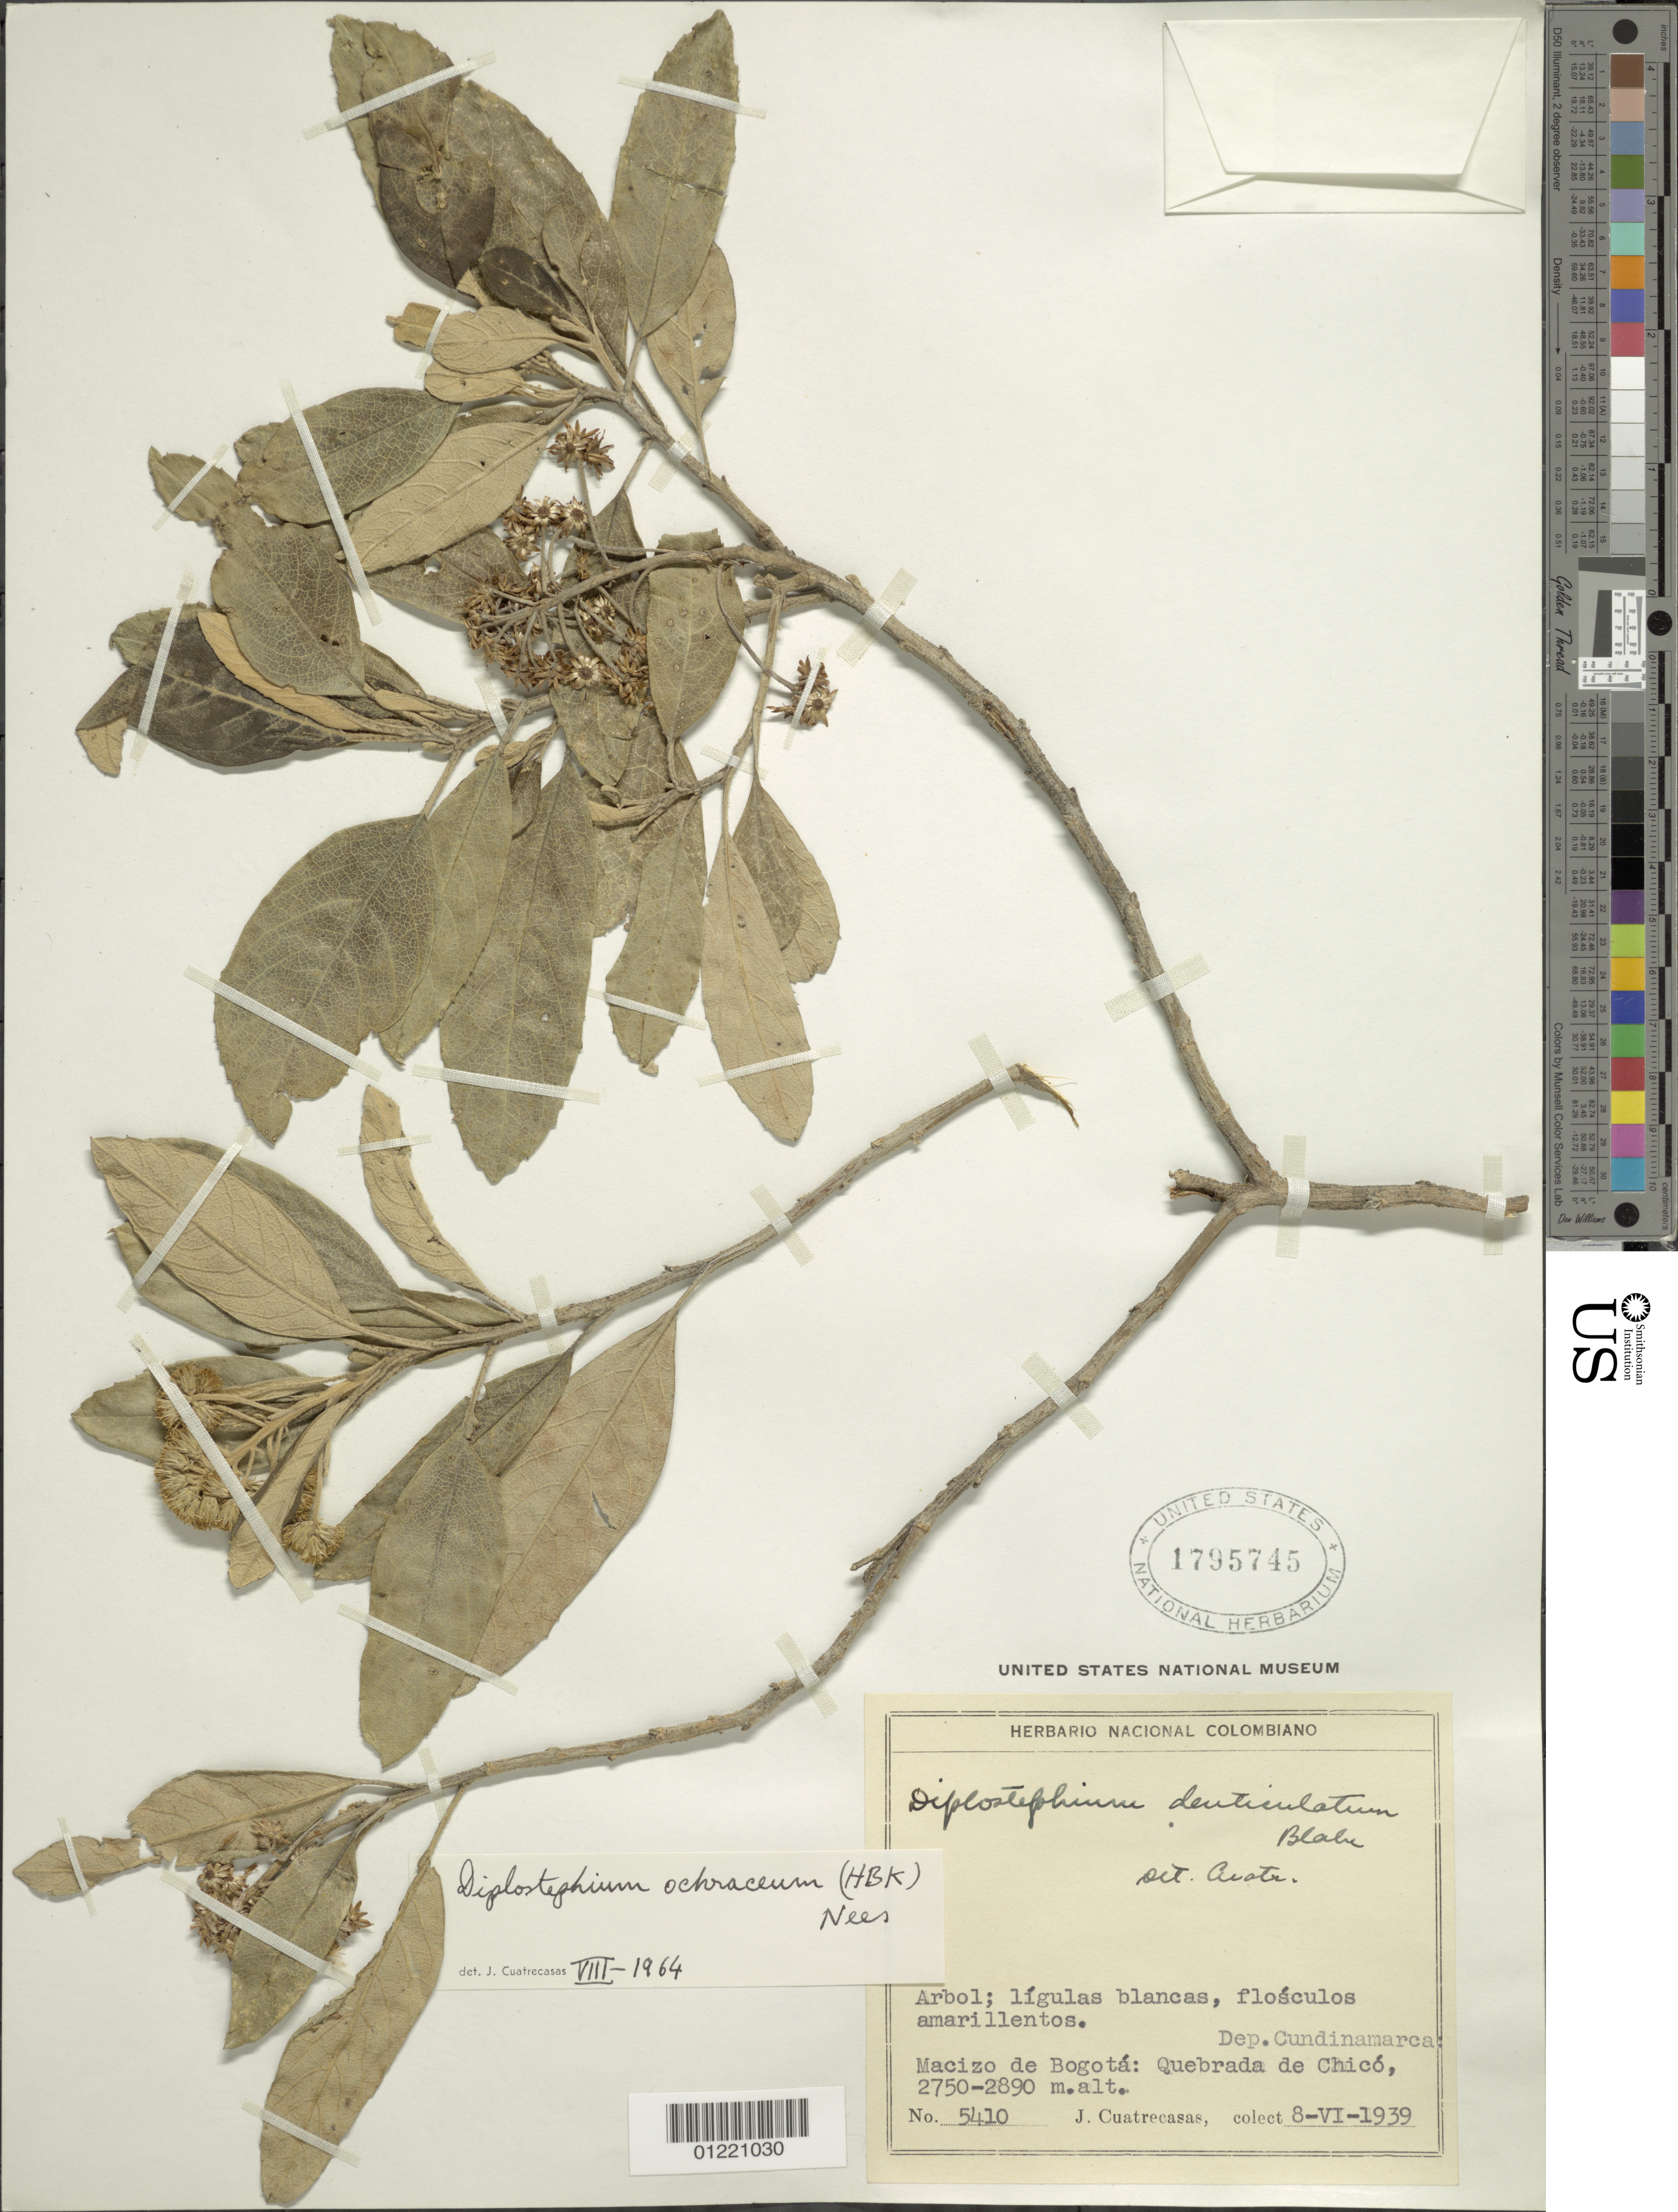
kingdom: Plantae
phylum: Tracheophyta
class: Magnoliopsida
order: Asterales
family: Asteraceae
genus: Diplostephium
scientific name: Diplostephium ochraceum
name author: (Kunth) Nees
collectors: J. Cuatrecasas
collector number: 5410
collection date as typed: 08 Jun 1939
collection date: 1939-06-08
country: Colombia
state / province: Cundinamarca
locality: Macizo de Bogota, Quebrada de Chico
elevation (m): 2750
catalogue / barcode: US 1795745